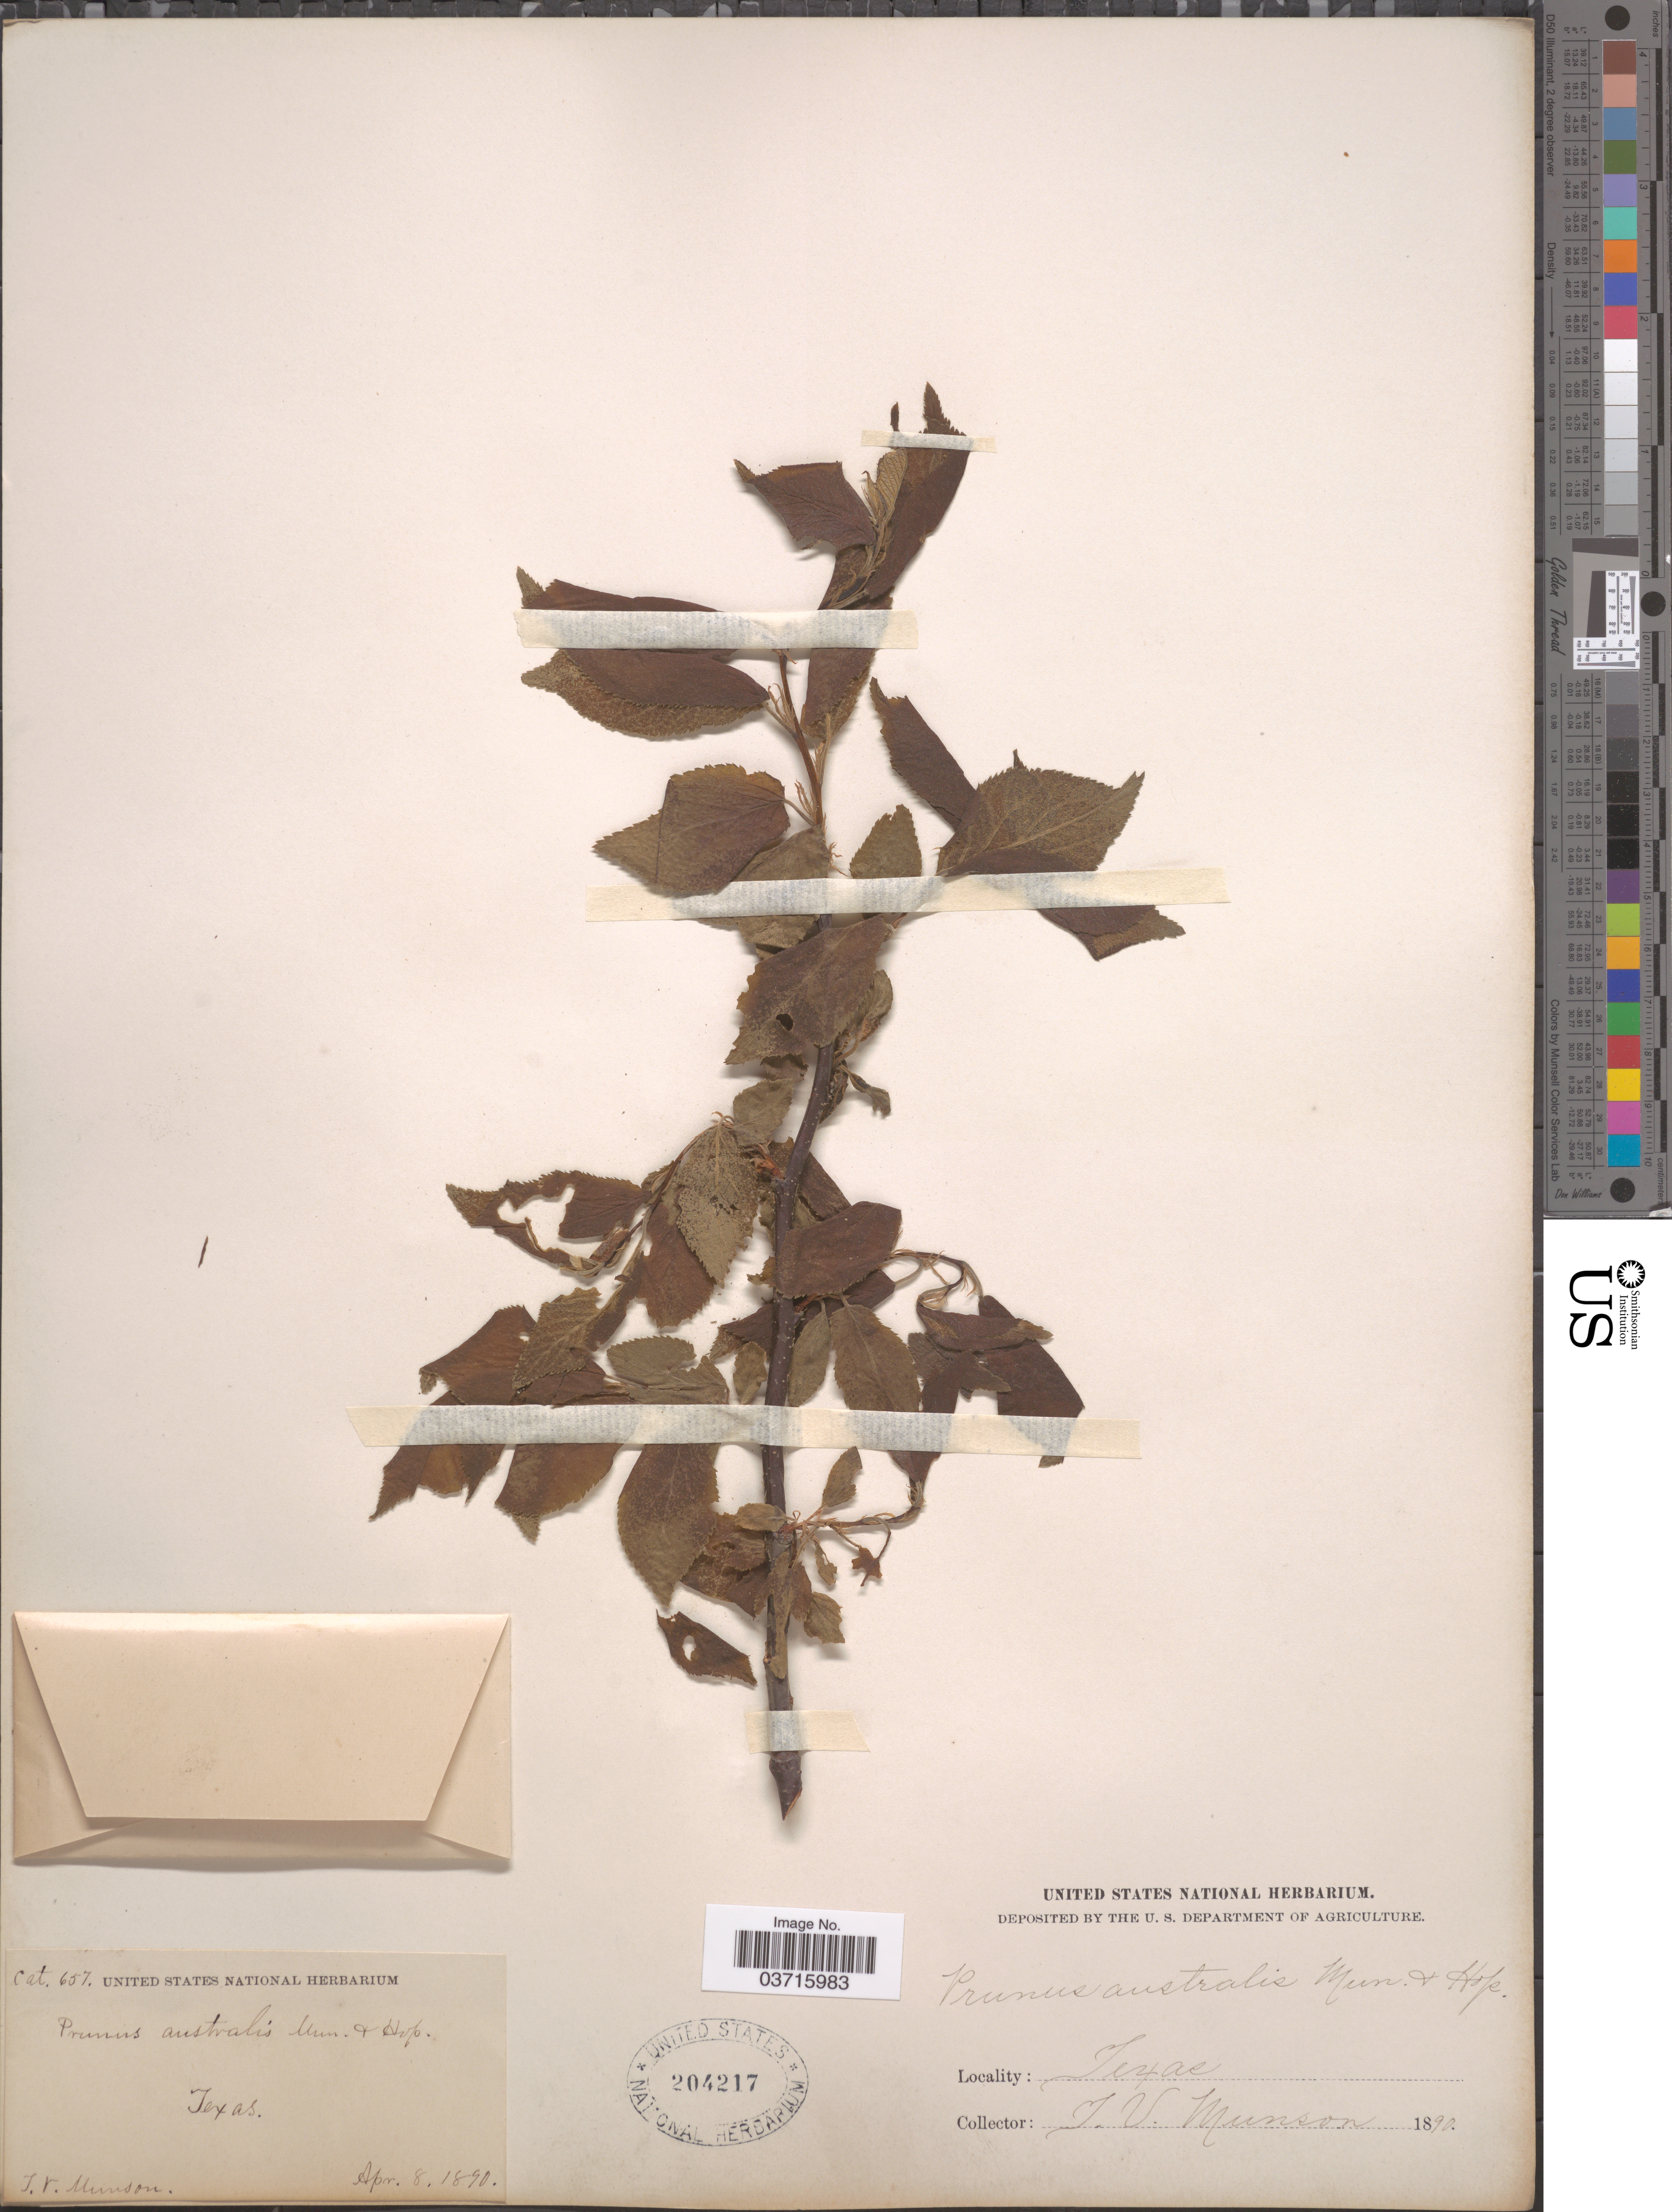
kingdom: Plantae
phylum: Tracheophyta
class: Magnoliopsida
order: Rosales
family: Rosaceae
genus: Prunus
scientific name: Prunus mexicana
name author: S. Watson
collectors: T. V. Munson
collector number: Cat. 657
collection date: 1890-04-08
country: United States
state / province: Texas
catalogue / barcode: US 204217